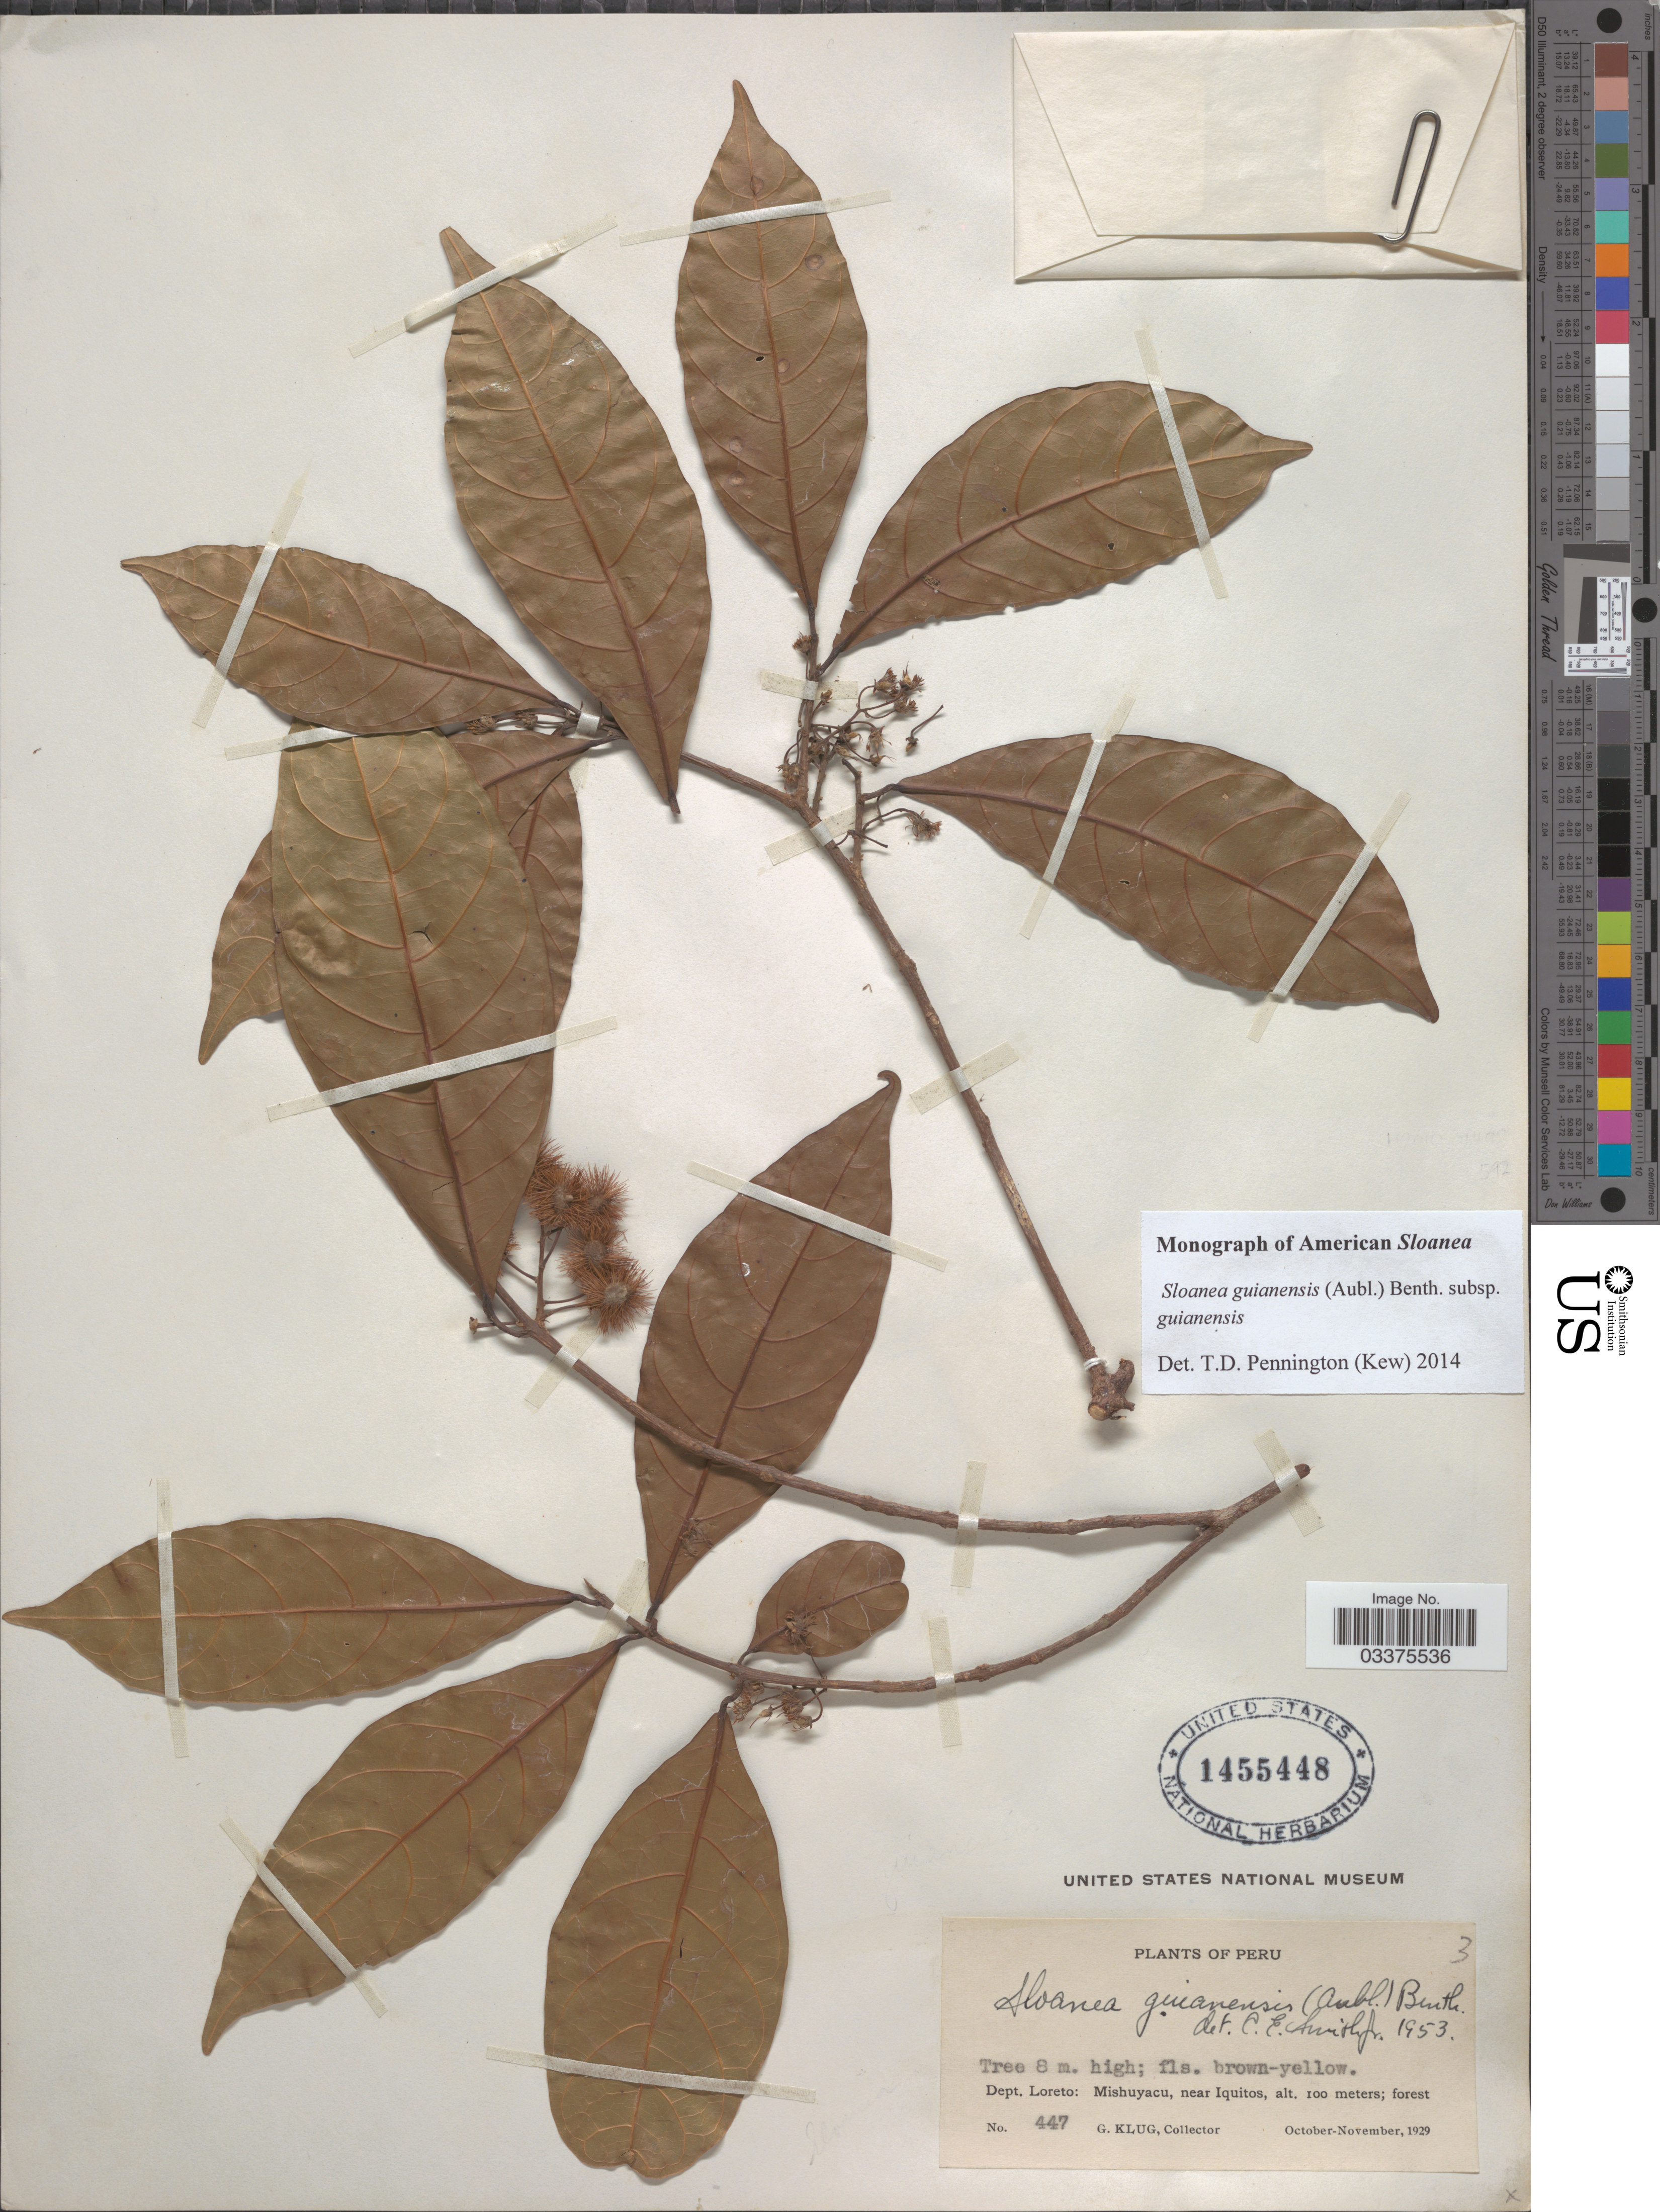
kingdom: Plantae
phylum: Tracheophyta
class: Magnoliopsida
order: Oxalidales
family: Elaeocarpaceae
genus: Sloanea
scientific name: Sloanea guianensis subsp. guianensis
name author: (Aubl.) Benth.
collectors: G. Klug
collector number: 447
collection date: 1929-10/1929-11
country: Peru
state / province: Loreto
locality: Dept. Loreto: Mishuyacu, near Iquitos.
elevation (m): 100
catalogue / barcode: US 1455448